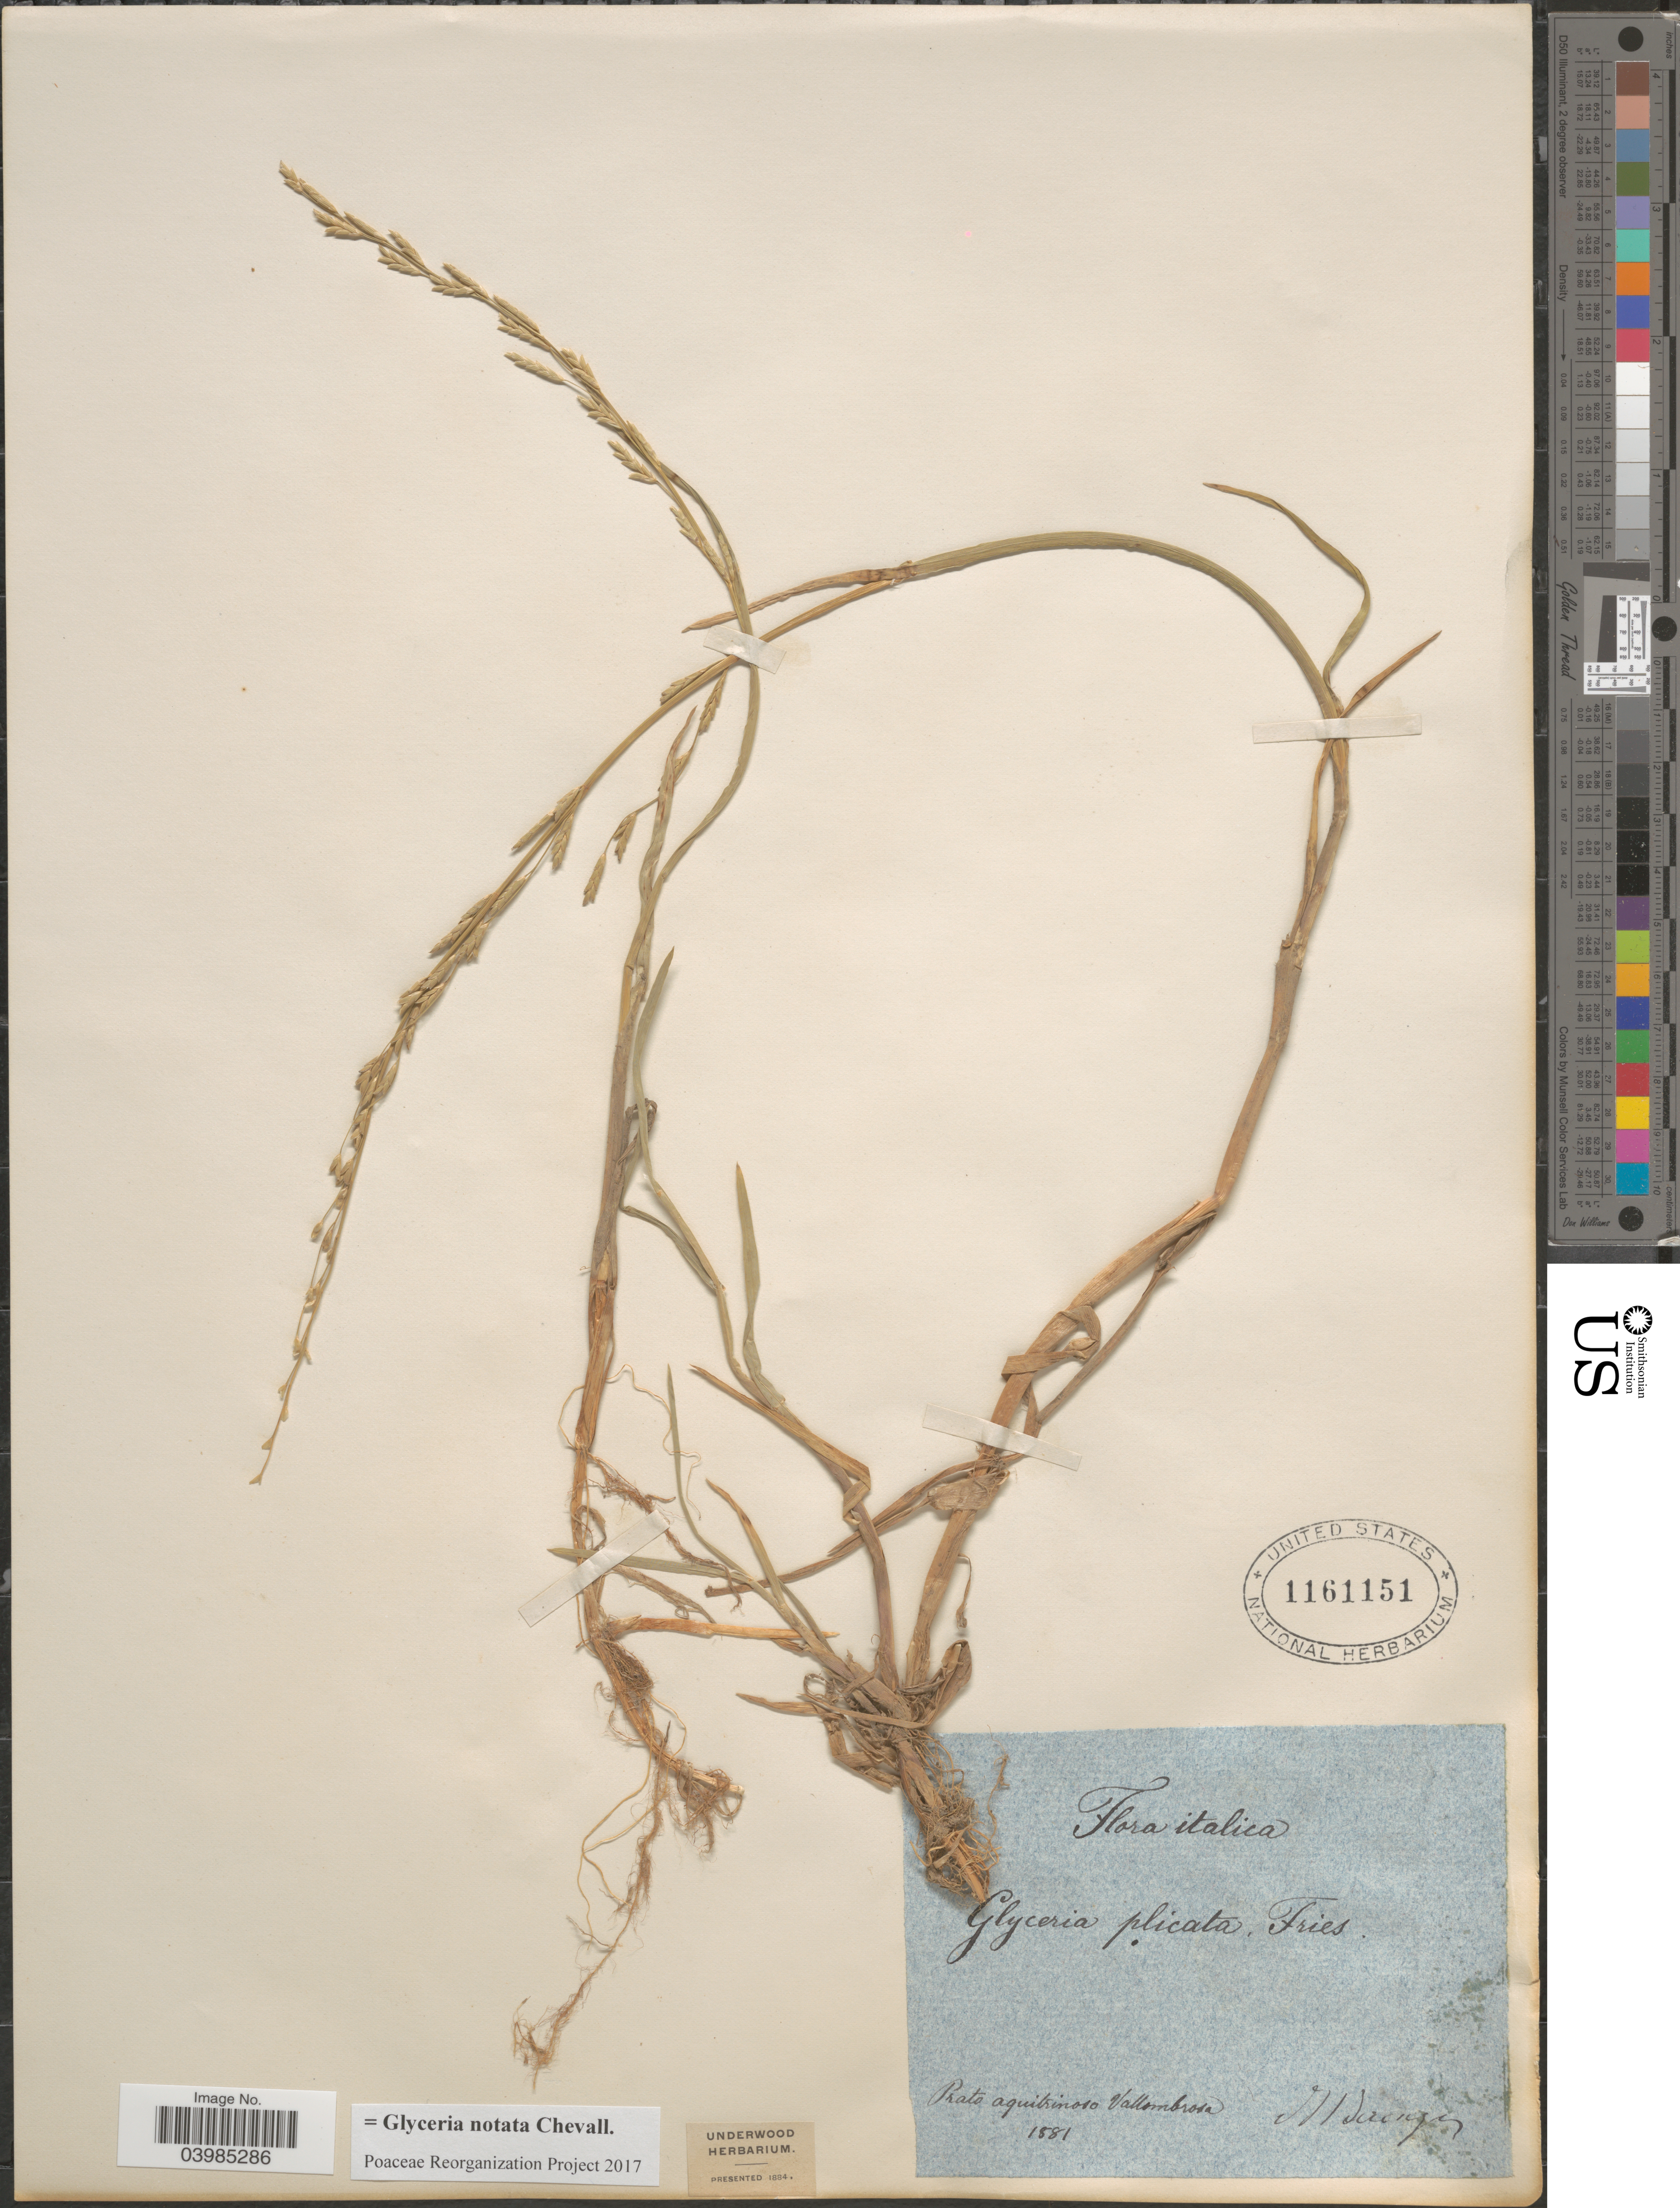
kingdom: Plantae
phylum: Tracheophyta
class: Liliopsida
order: Poales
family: Poaceae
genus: Glyceria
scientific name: Glyceria notata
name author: Chevall.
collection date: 1881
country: Italy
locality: Prato aquitrinoso Vallombrosa.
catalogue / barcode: US 1161151